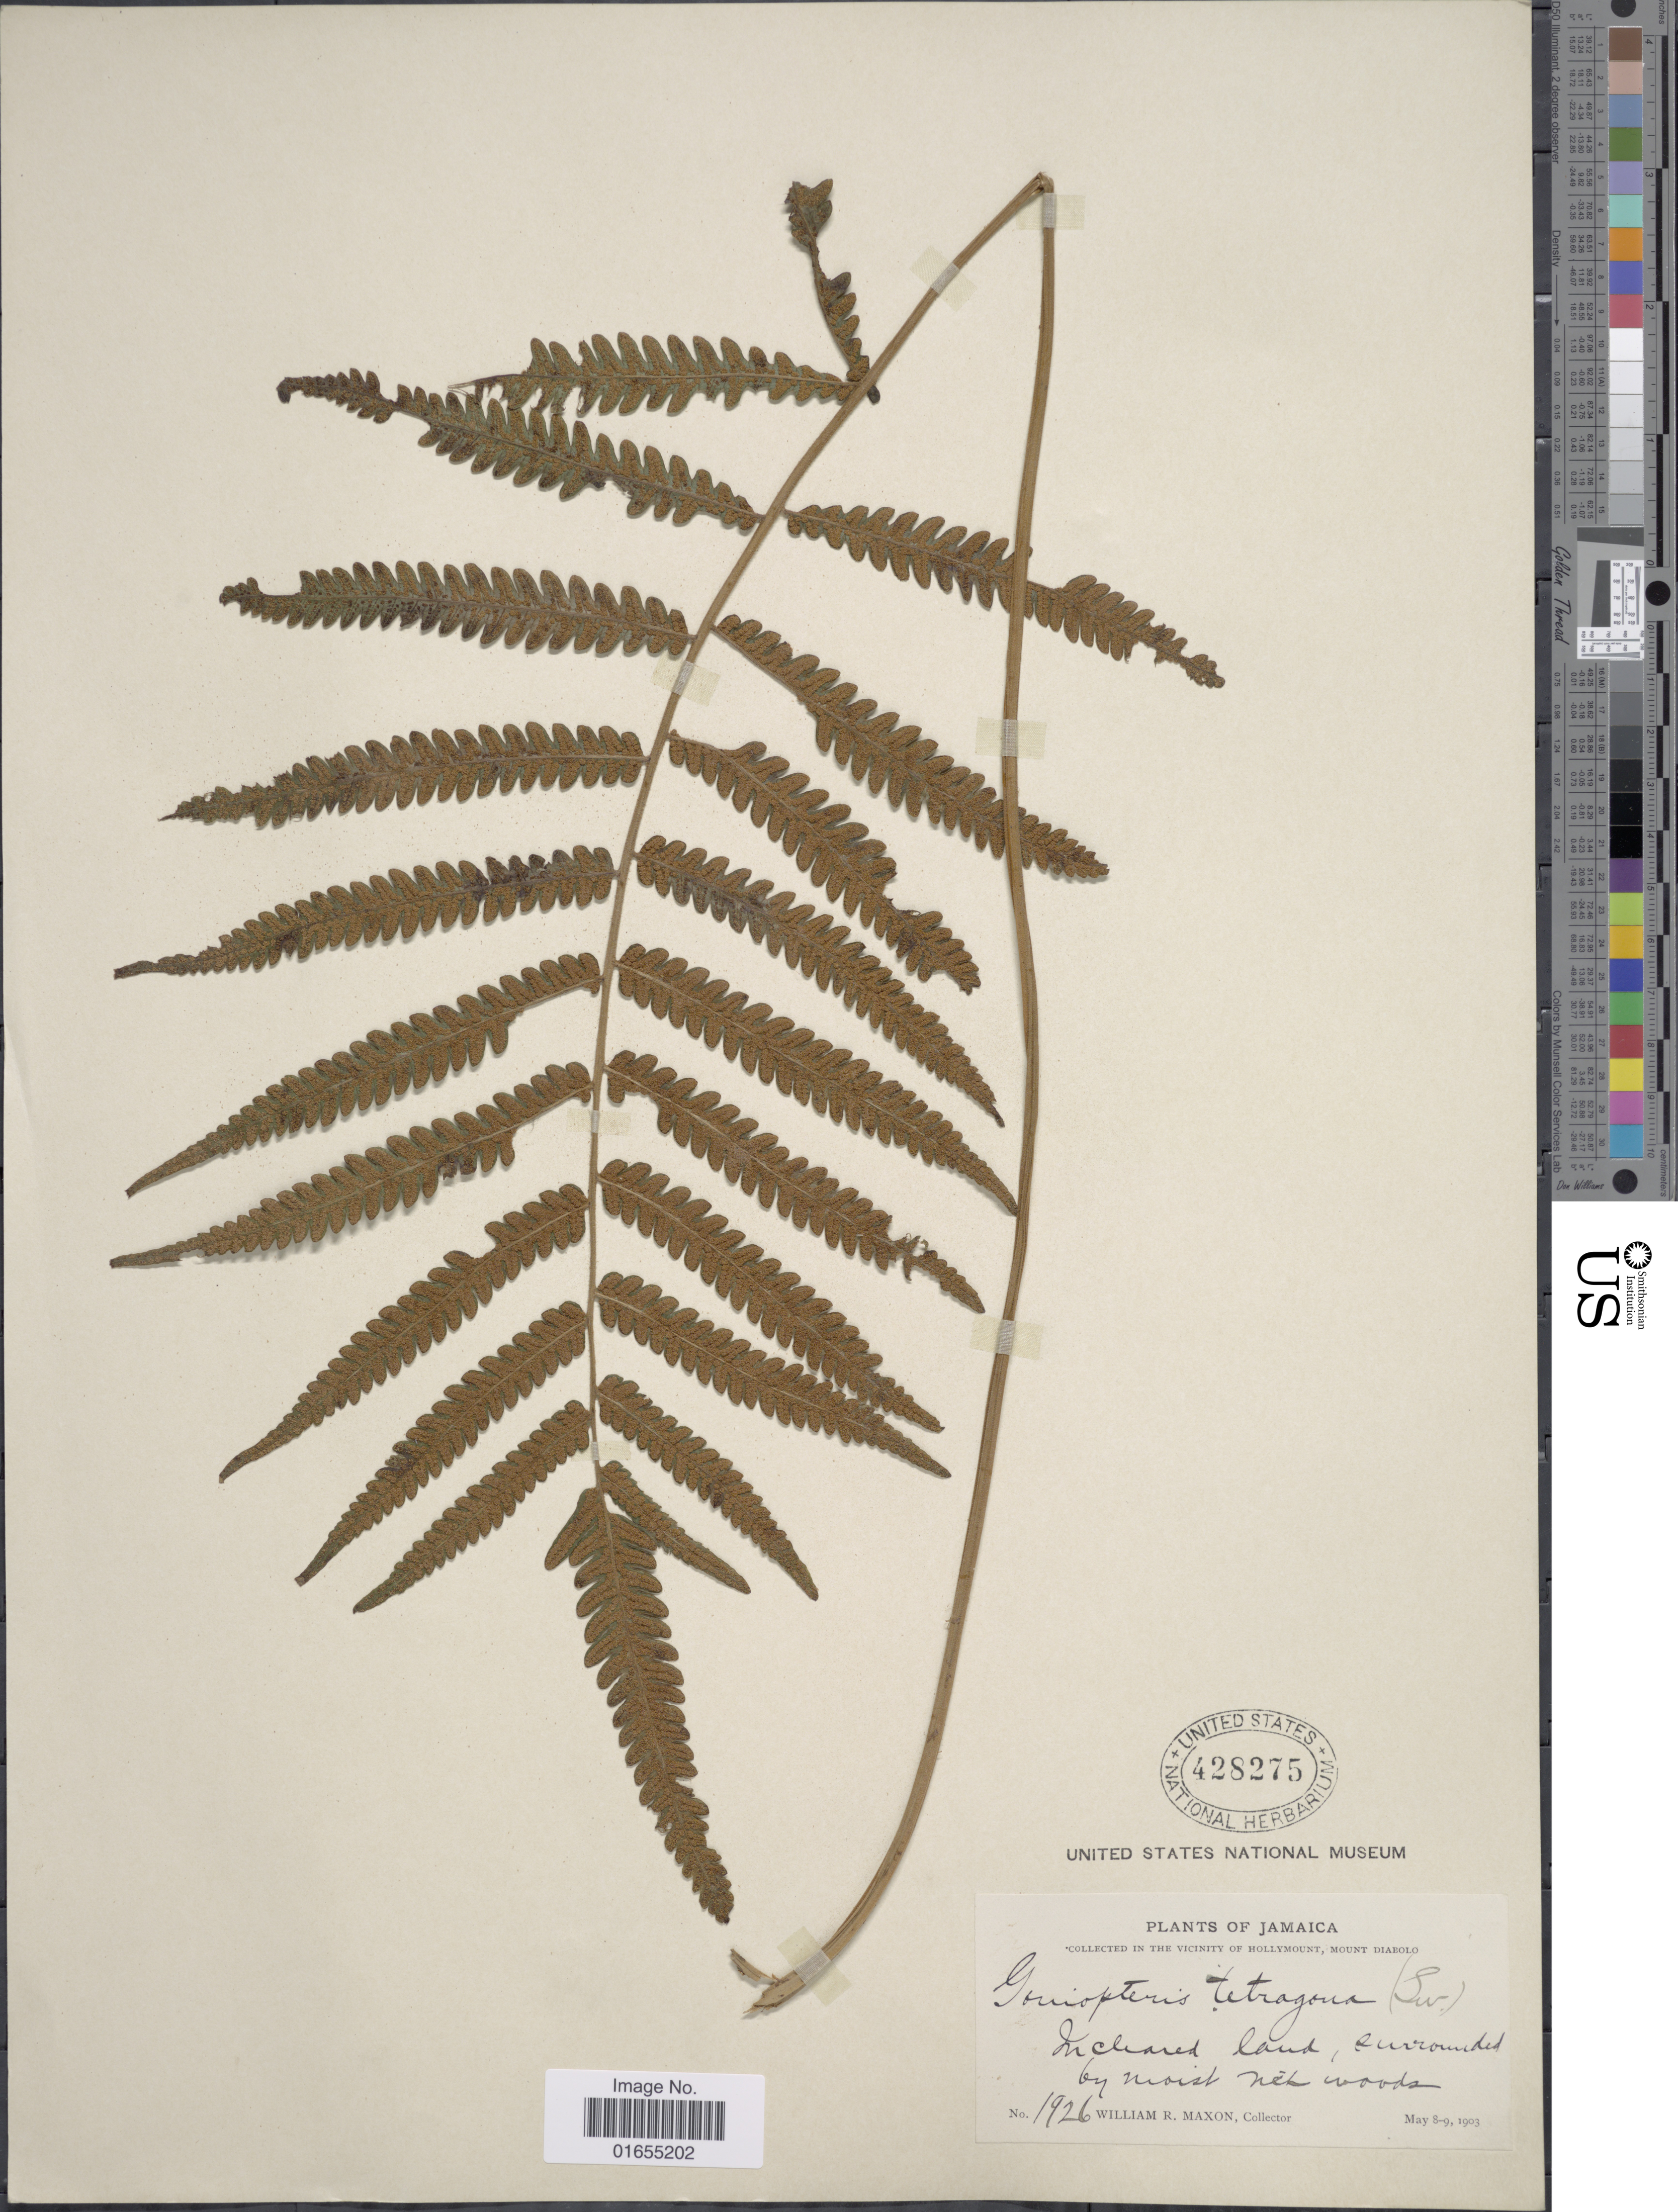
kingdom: Plantae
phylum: Tracheophyta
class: Polypodiopsida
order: Polypodiales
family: Thelypteridaceae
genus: Goniopteris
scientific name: Goniopteris subtetragona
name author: (Link) Vareschi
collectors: W. R. Maxon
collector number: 1926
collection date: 1903-05-08/1903-05-09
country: Jamaica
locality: Vicinity of Hollymount, Mount Diabolo,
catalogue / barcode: US 428275